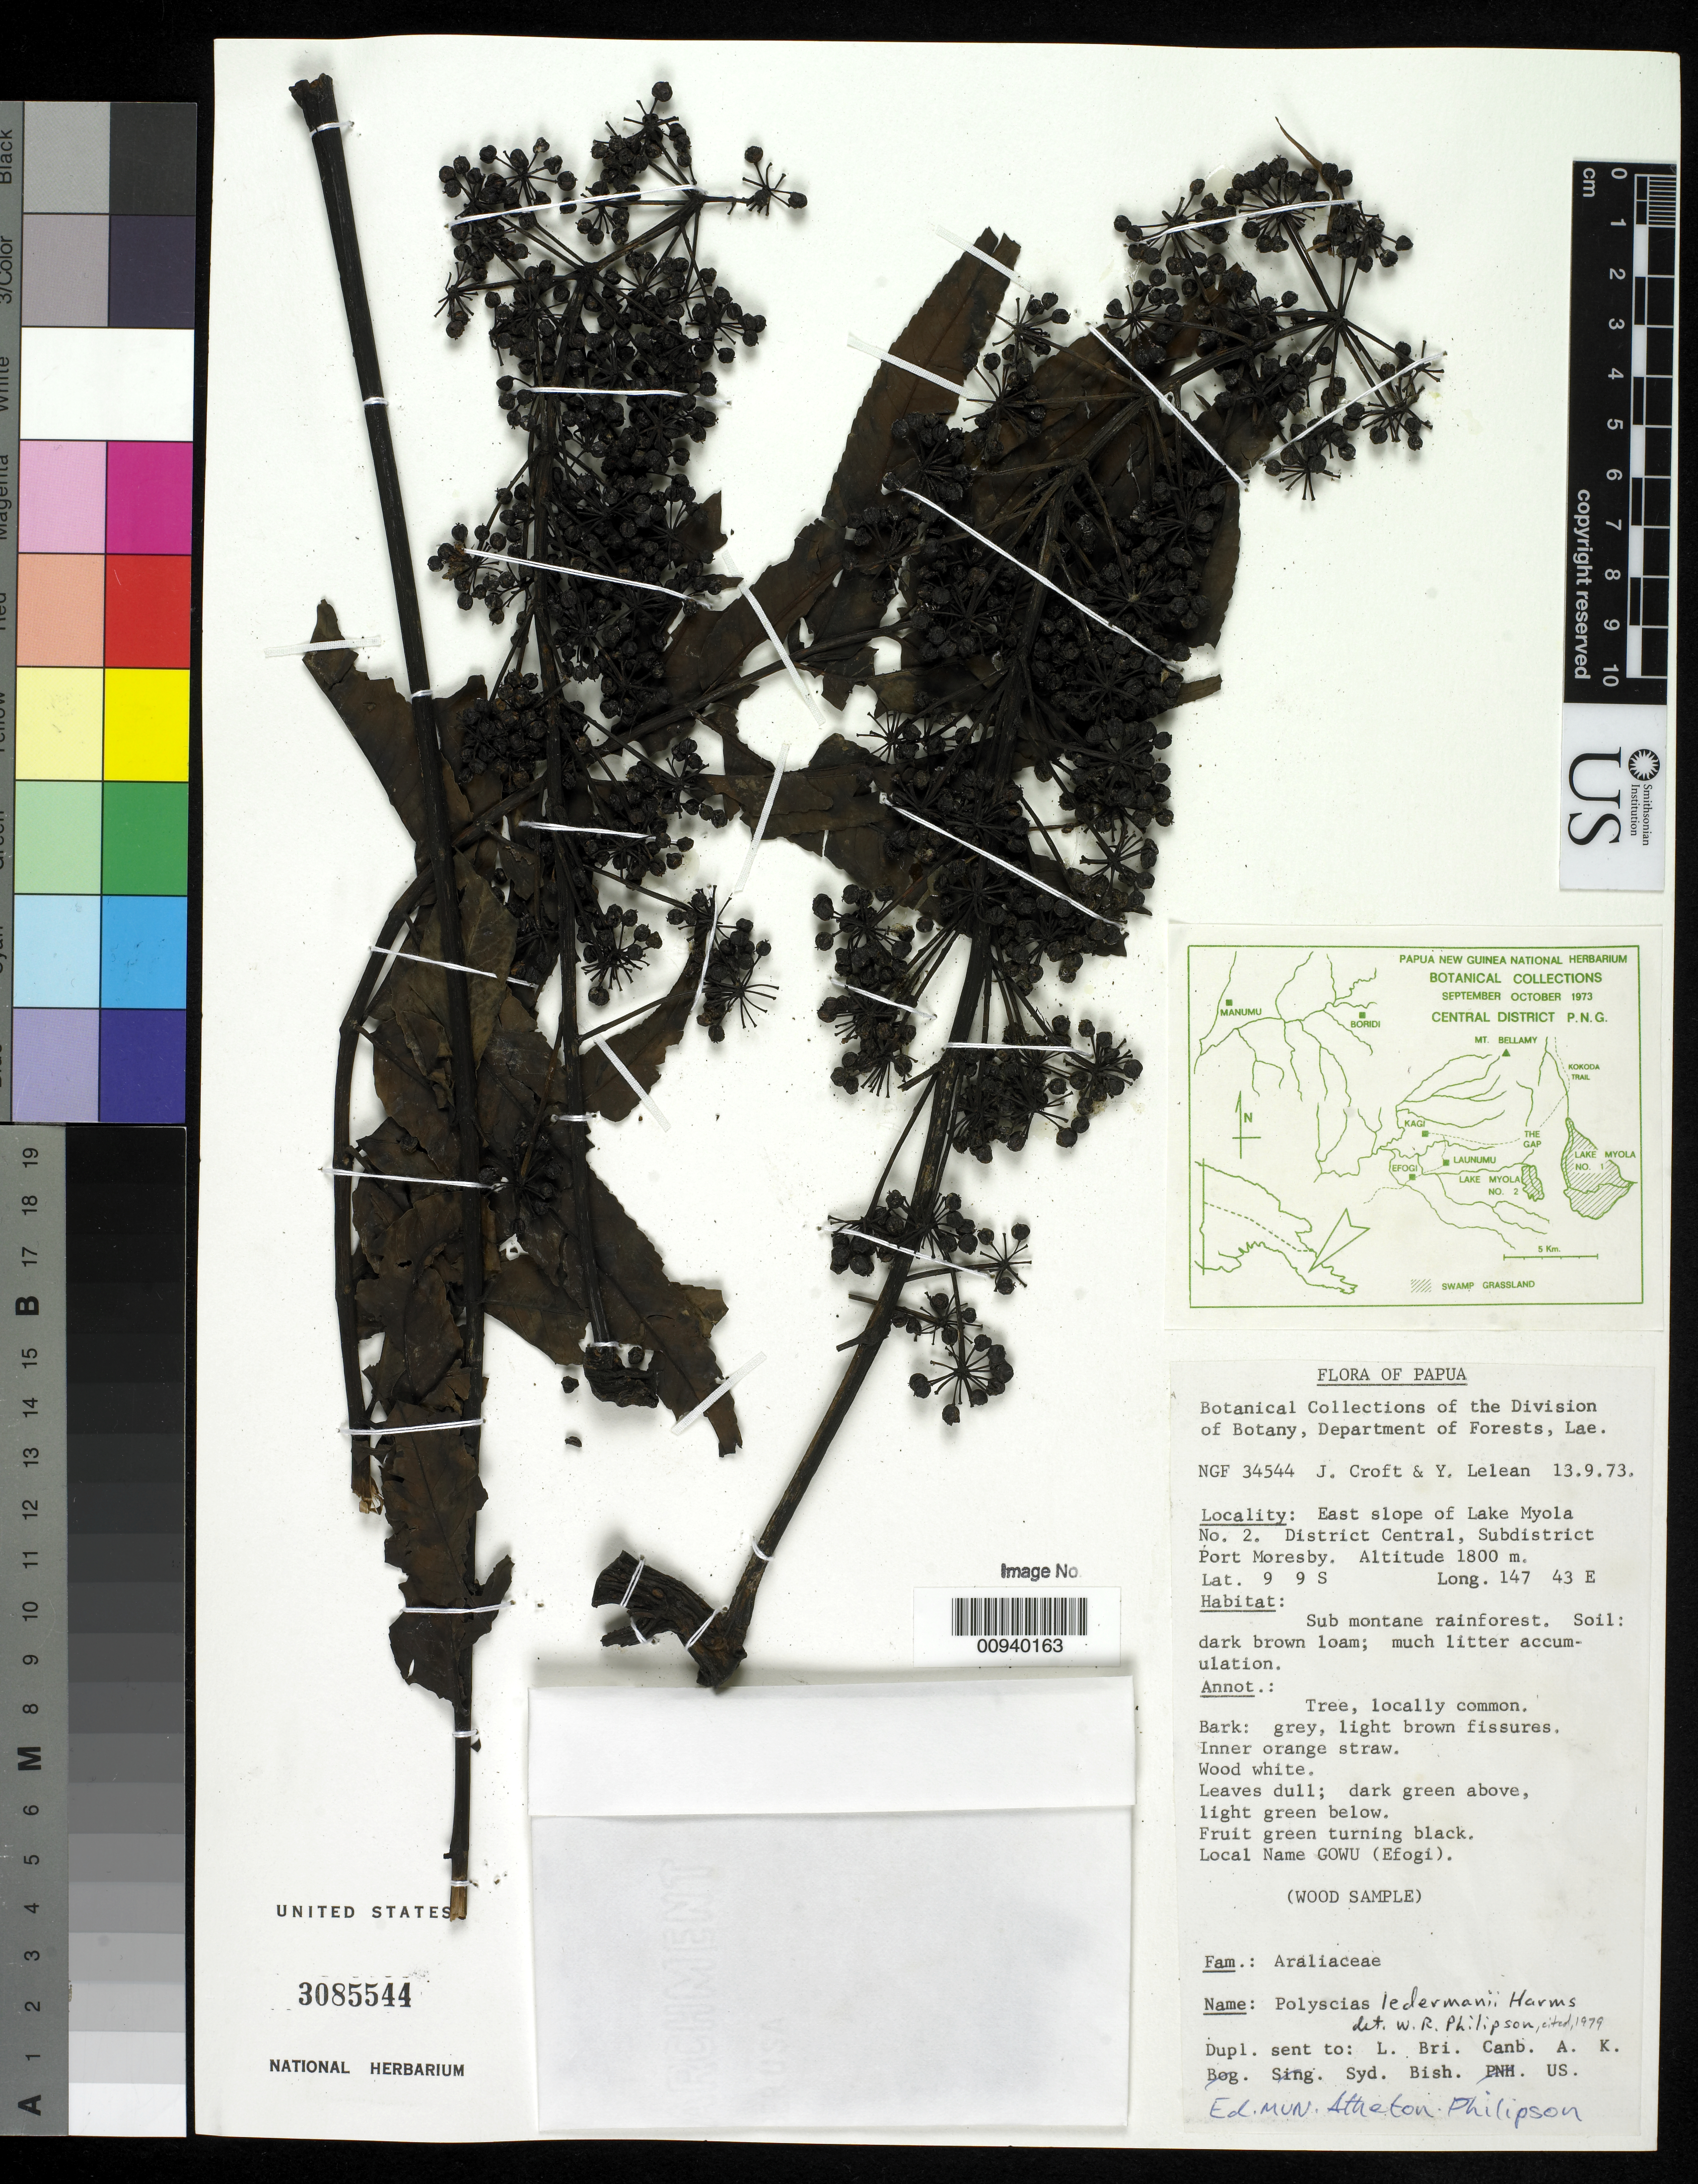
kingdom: Plantae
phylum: Tracheophyta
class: Magnoliopsida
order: Apiales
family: Araliaceae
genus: Polyscias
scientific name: Polyscias joskei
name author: Gibbs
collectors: J. R. Croft & Y. Lelean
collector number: NGF 34544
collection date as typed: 13 Sep 1973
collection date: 1973-09-13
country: Papua New Guinea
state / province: Central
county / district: Port Moresby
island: New Guinea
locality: East slope of Lake Myola No. 2 District Central, Subdistrict Port Moresby.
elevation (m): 1800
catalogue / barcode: US 3085544